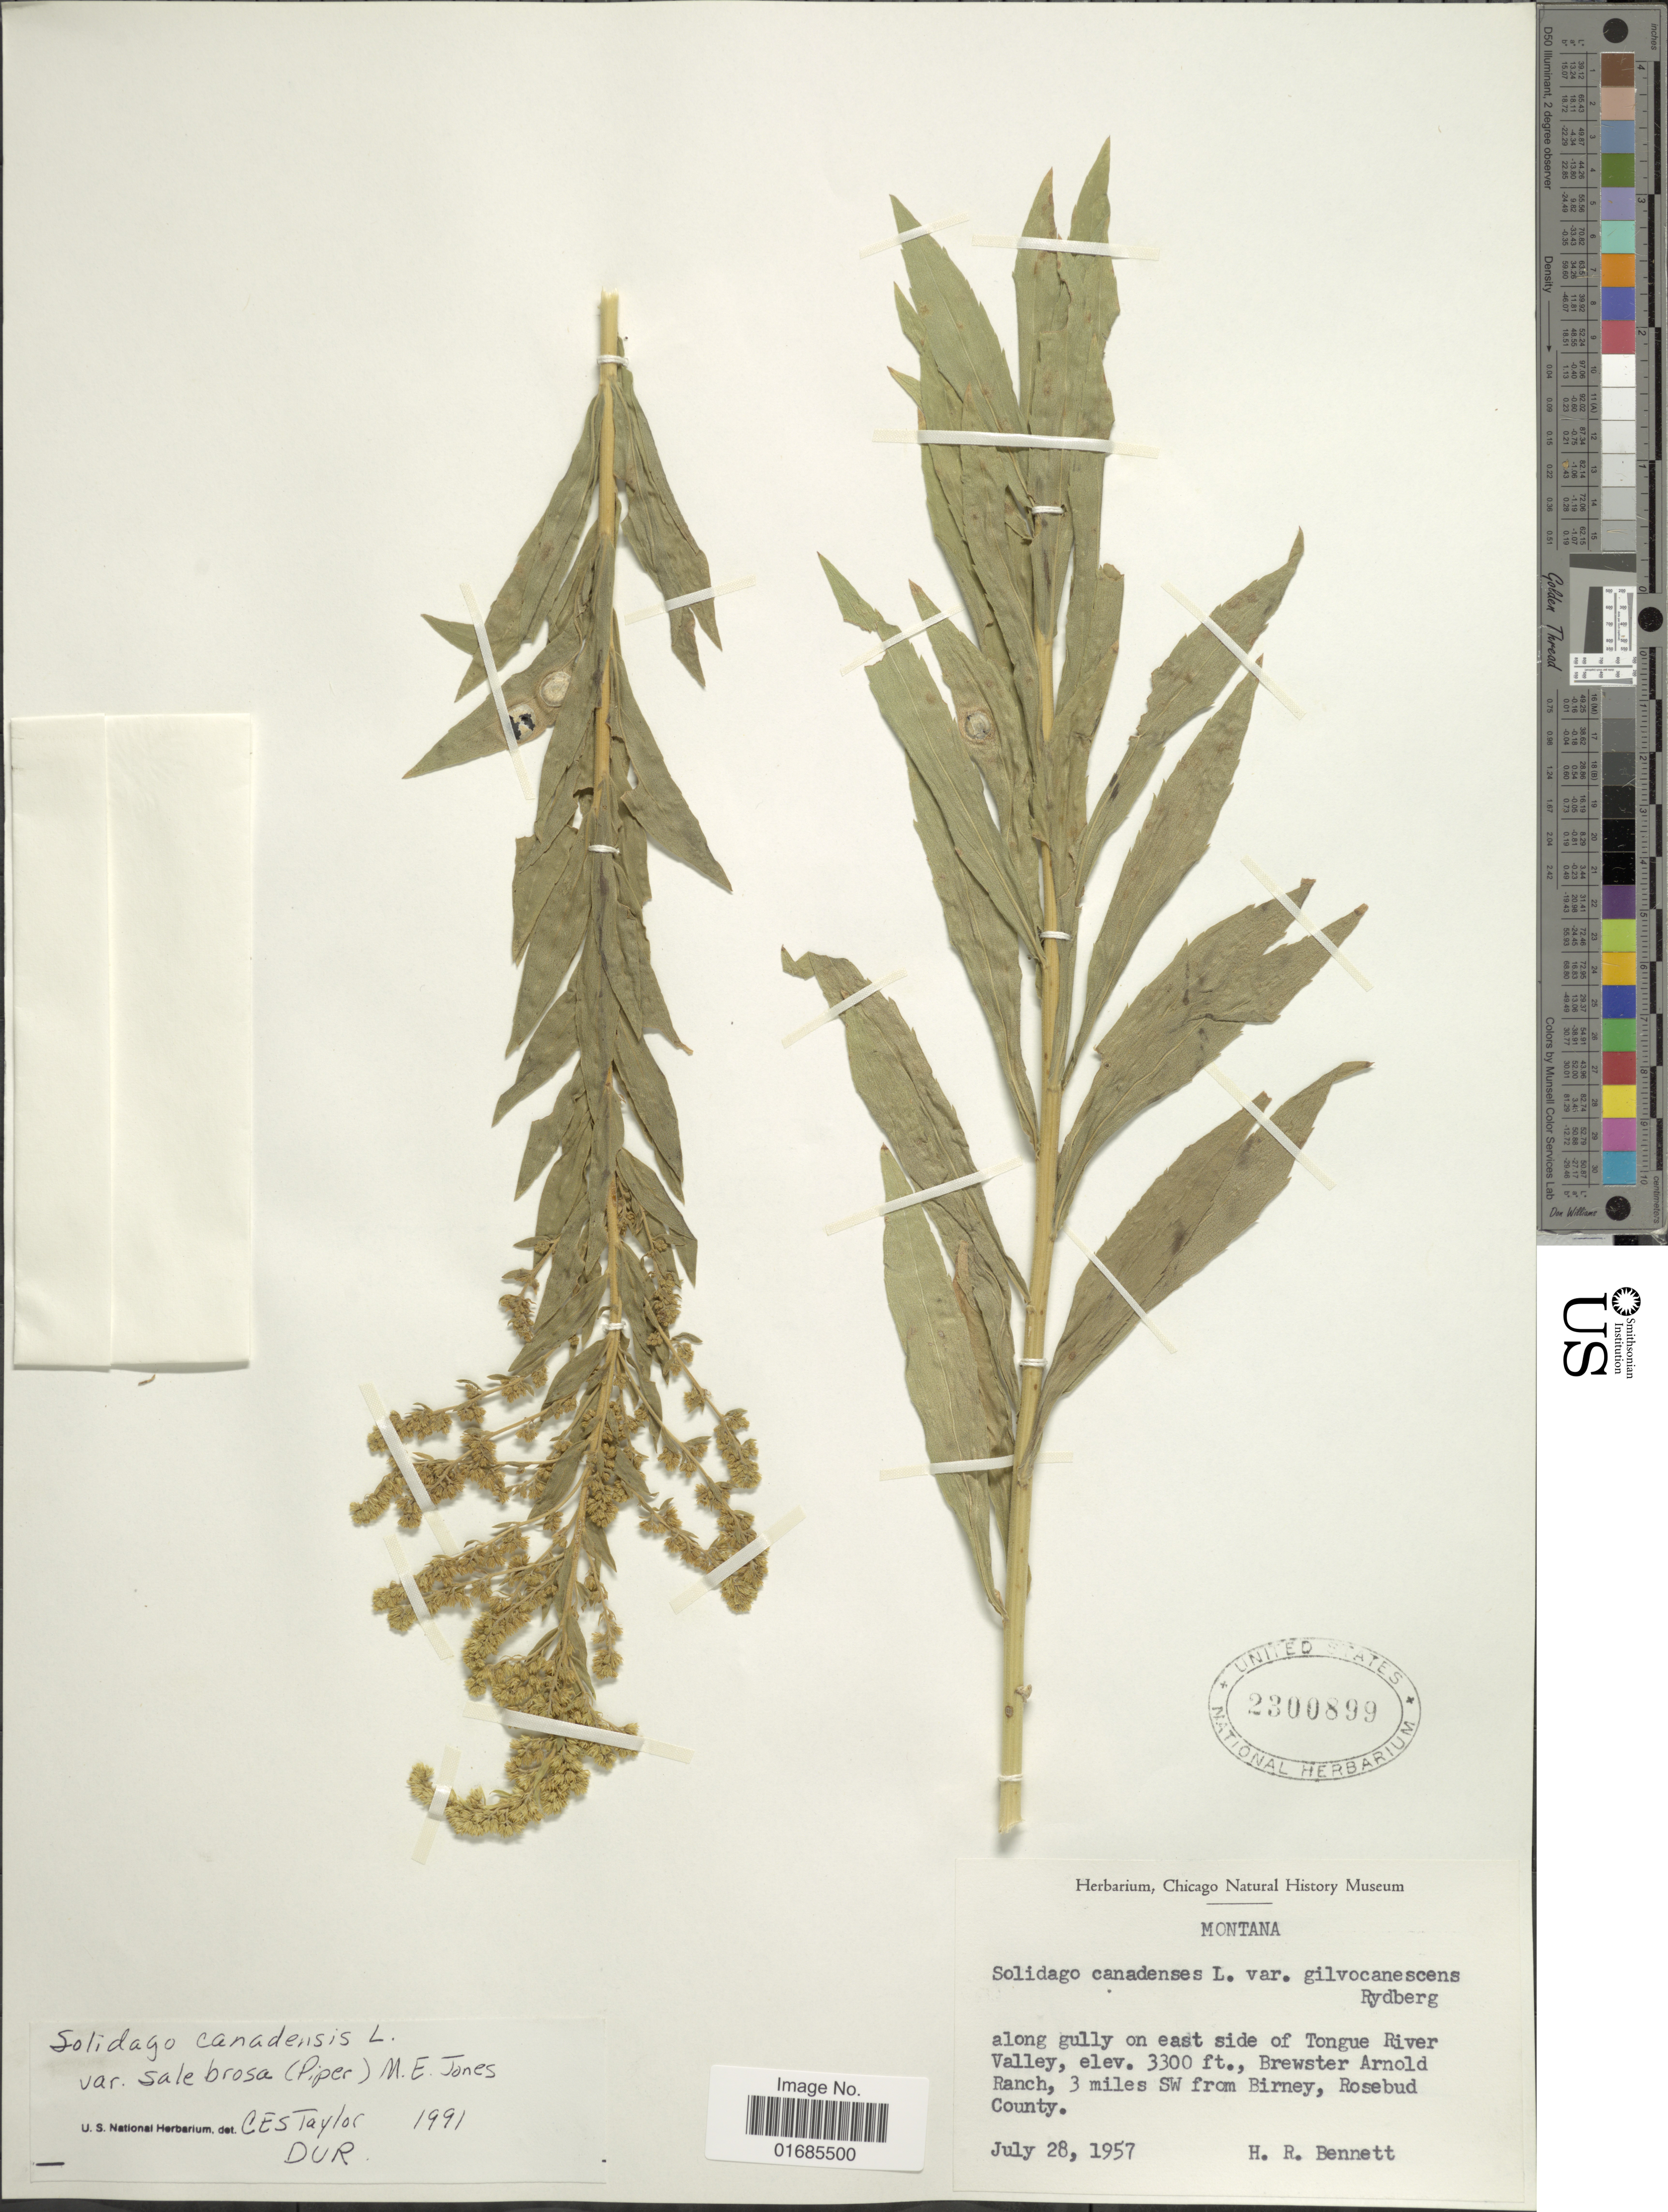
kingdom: Plantae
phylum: Tracheophyta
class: Magnoliopsida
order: Asterales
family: Asteraceae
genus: Solidago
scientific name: Solidago canadensis var. salebrosa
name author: (Piper) M.E. Jones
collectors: H. R. Bennett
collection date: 1957-07-28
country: United States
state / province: Montana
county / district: Rosebud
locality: Along gully on E side of Tongue River Valley, Brewster Arnold Ranch, 3 miles SW from Birney.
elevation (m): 1006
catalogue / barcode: US 2300899